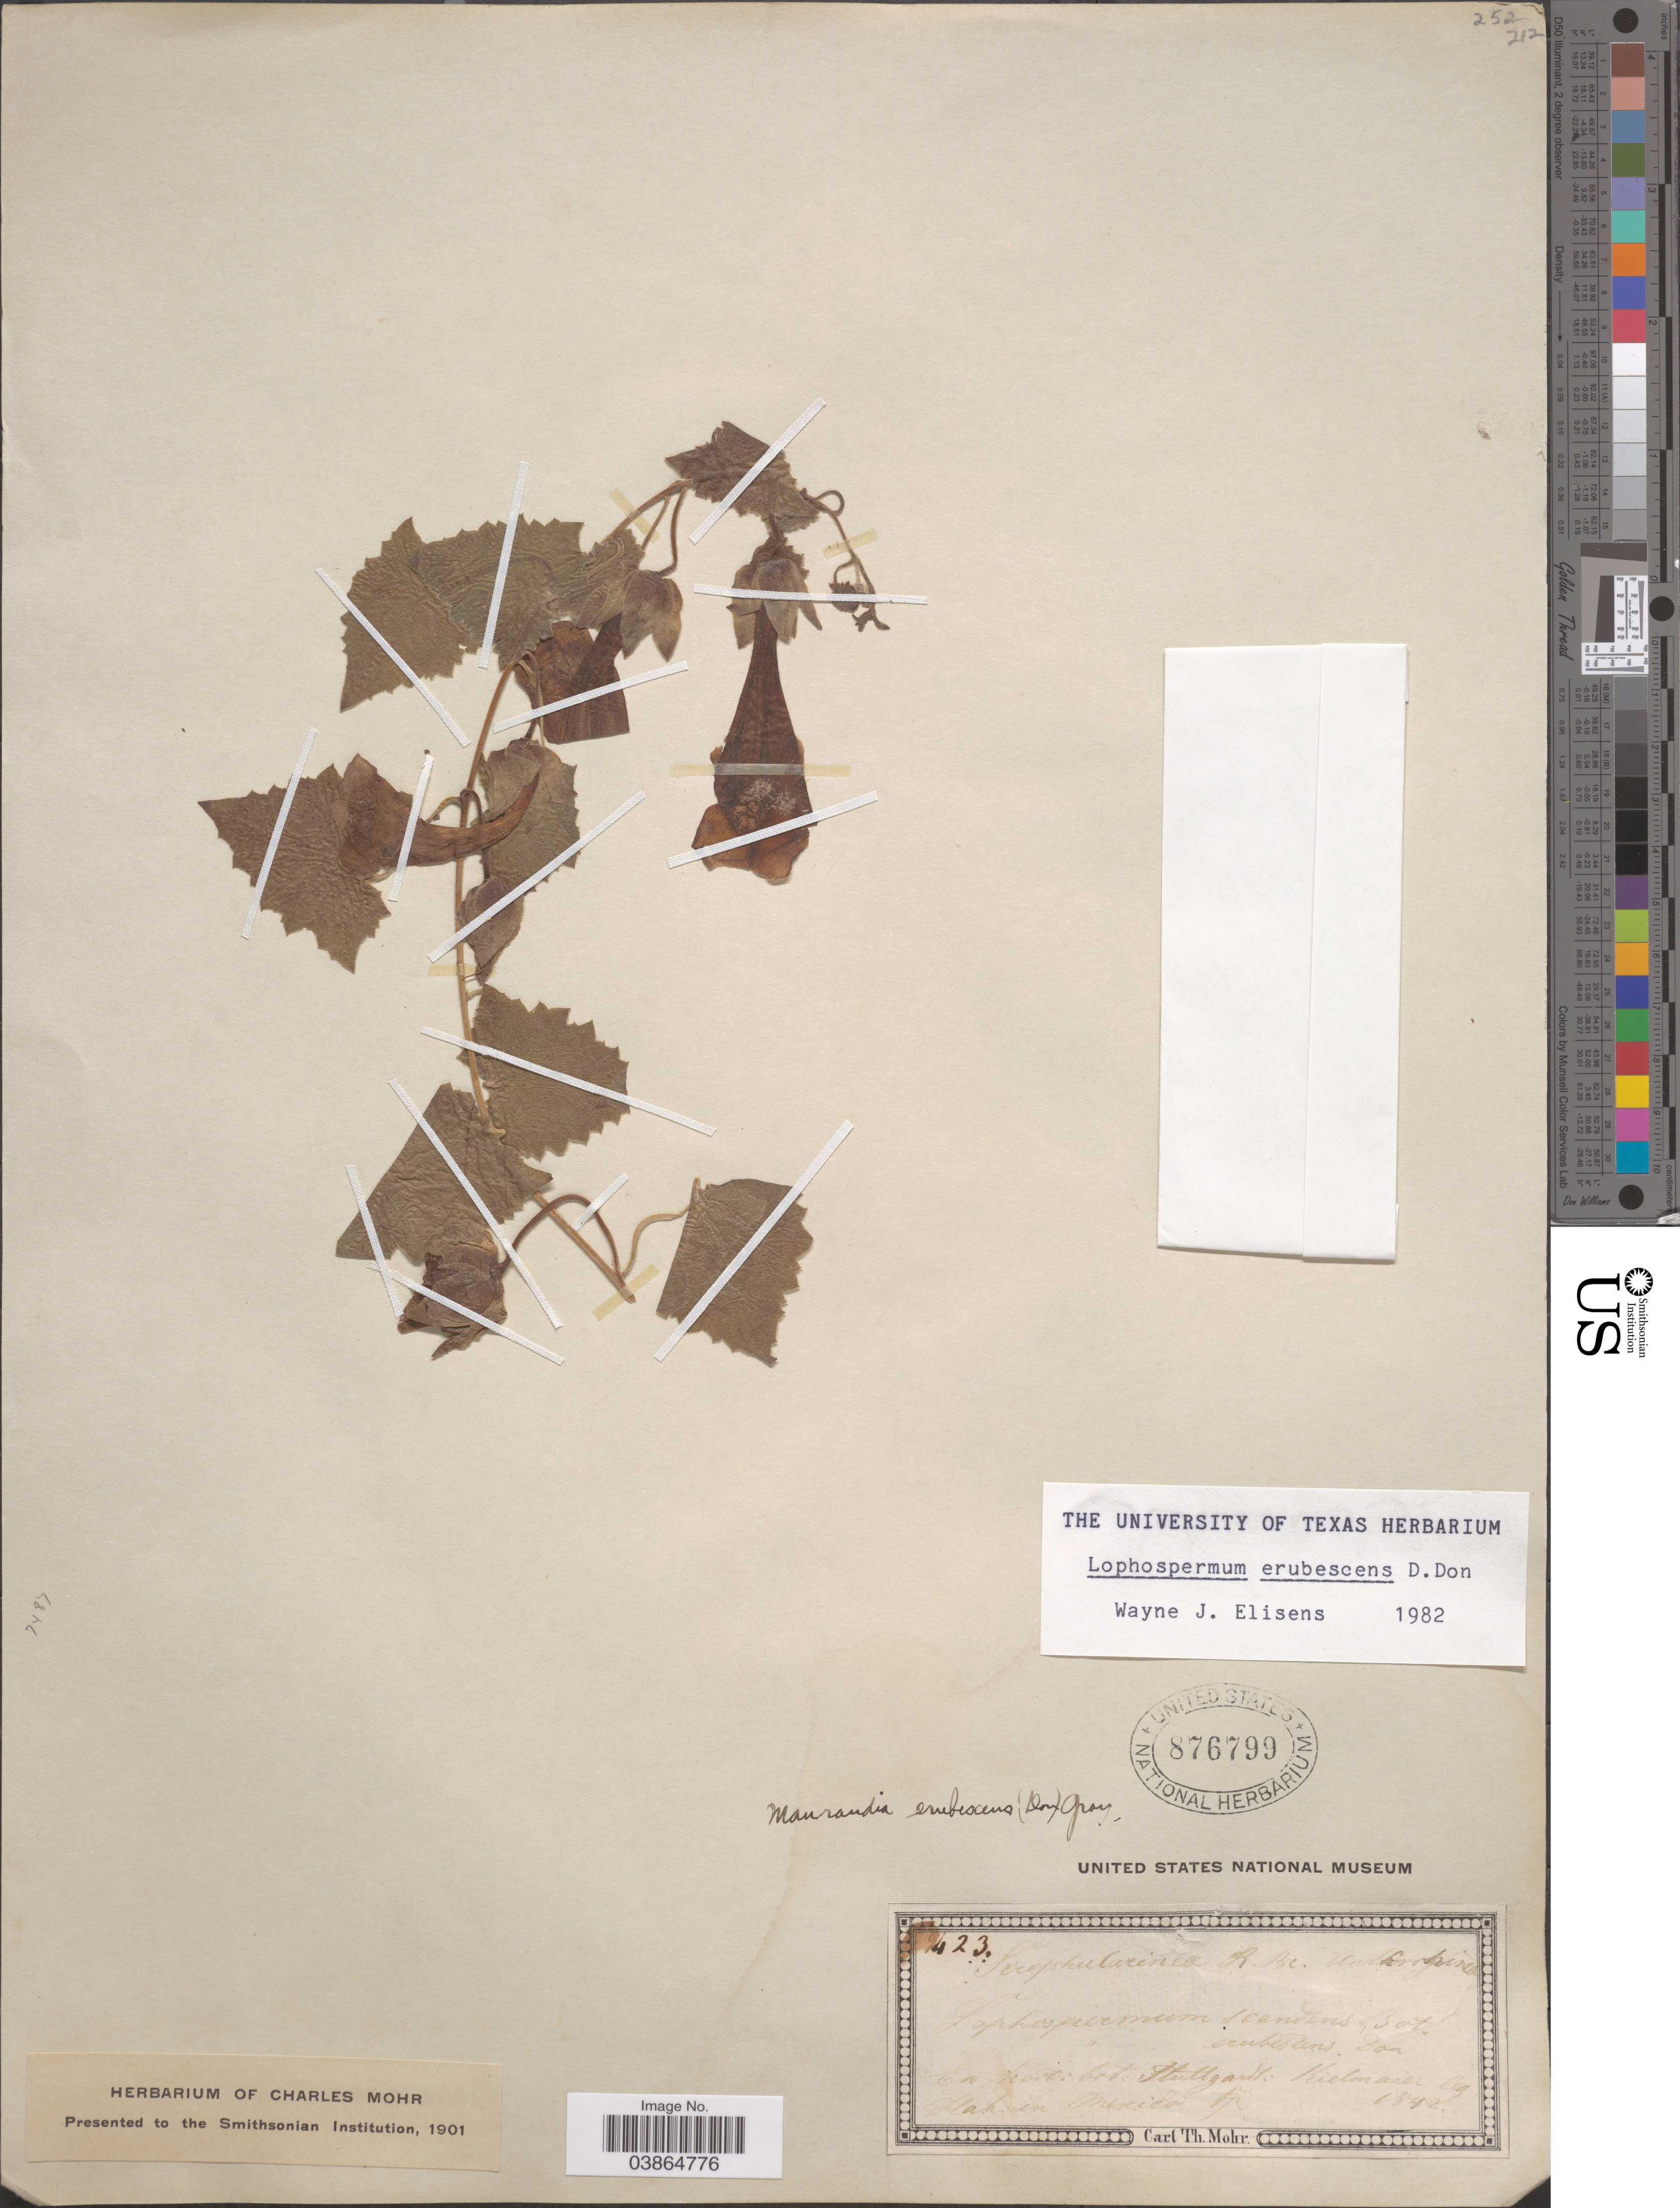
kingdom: Plantae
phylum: Tracheophyta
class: Magnoliopsida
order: Lamiales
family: Plantaginaceae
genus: Maurandya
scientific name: Maurandya erubescens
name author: (D. Don) A. Gray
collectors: Kielmaier, --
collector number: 423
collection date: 1842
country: Mexico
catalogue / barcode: US 876799